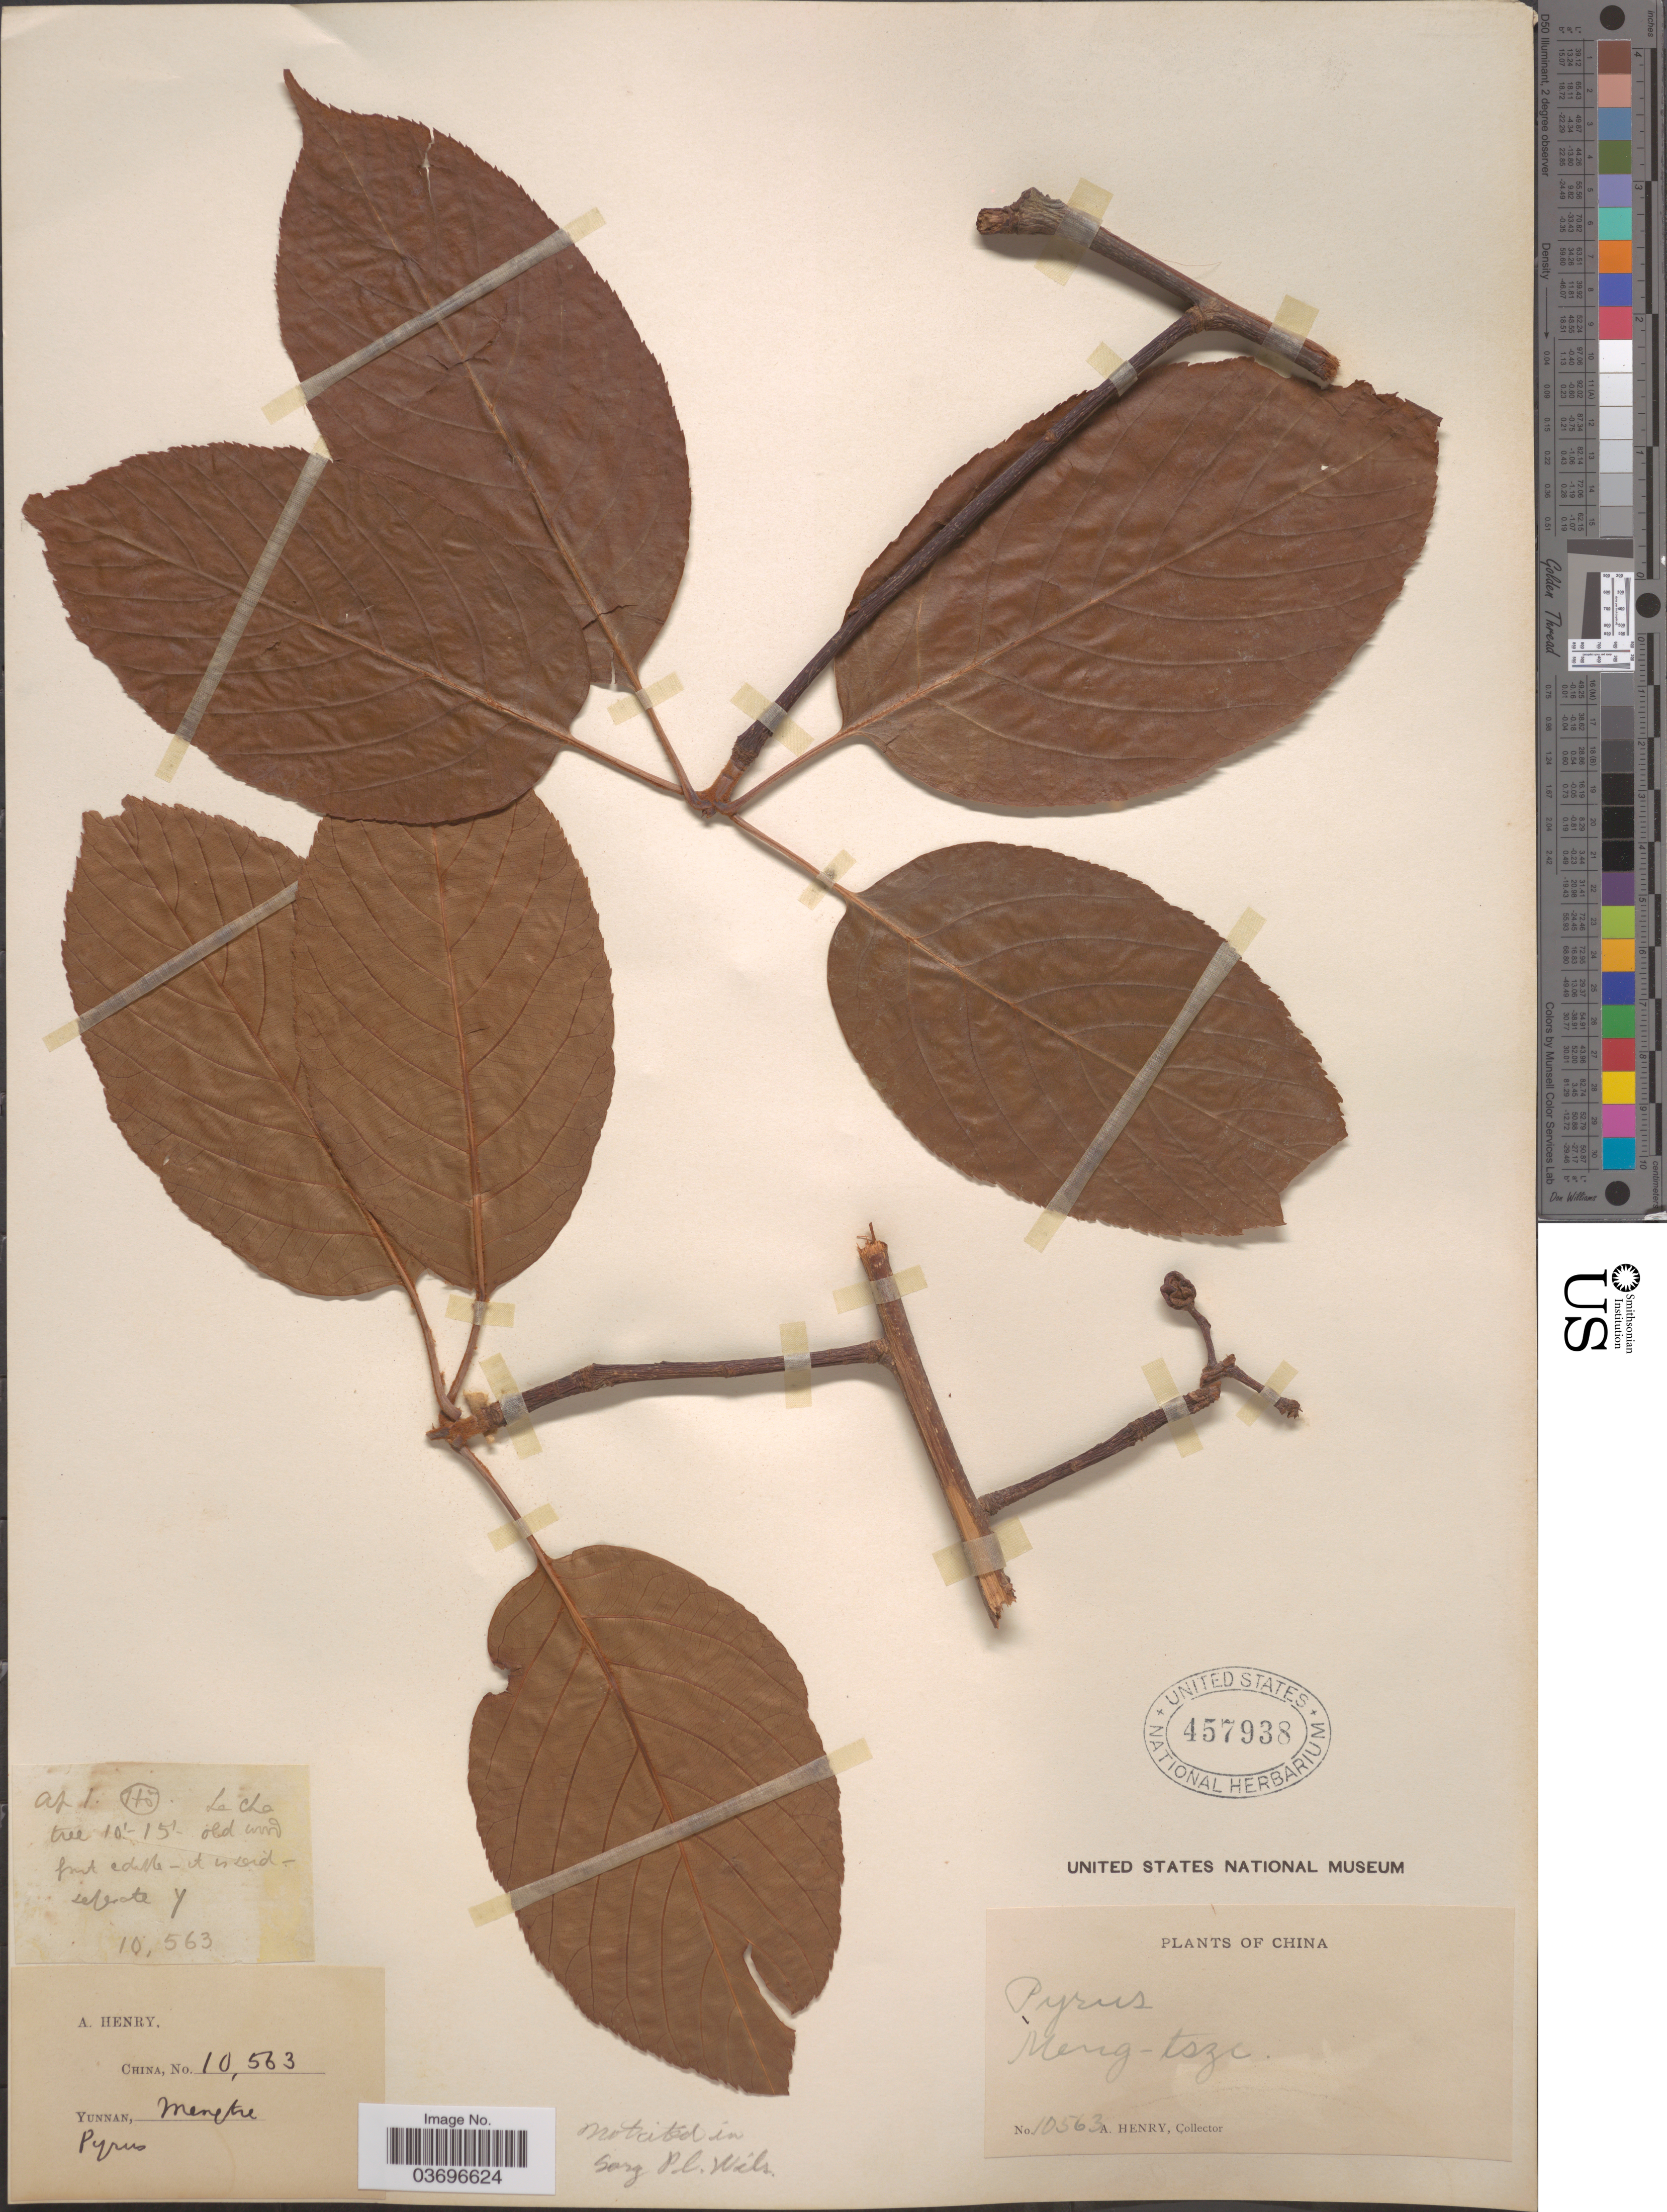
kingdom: Plantae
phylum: Tracheophyta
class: Magnoliopsida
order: Rosales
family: Rosaceae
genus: Pyrus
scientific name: Pyrus sp.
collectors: A. Henry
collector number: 10563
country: China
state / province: Yunnan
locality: Meng-tsze. Le Cha, old wood. Ho.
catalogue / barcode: US 457938